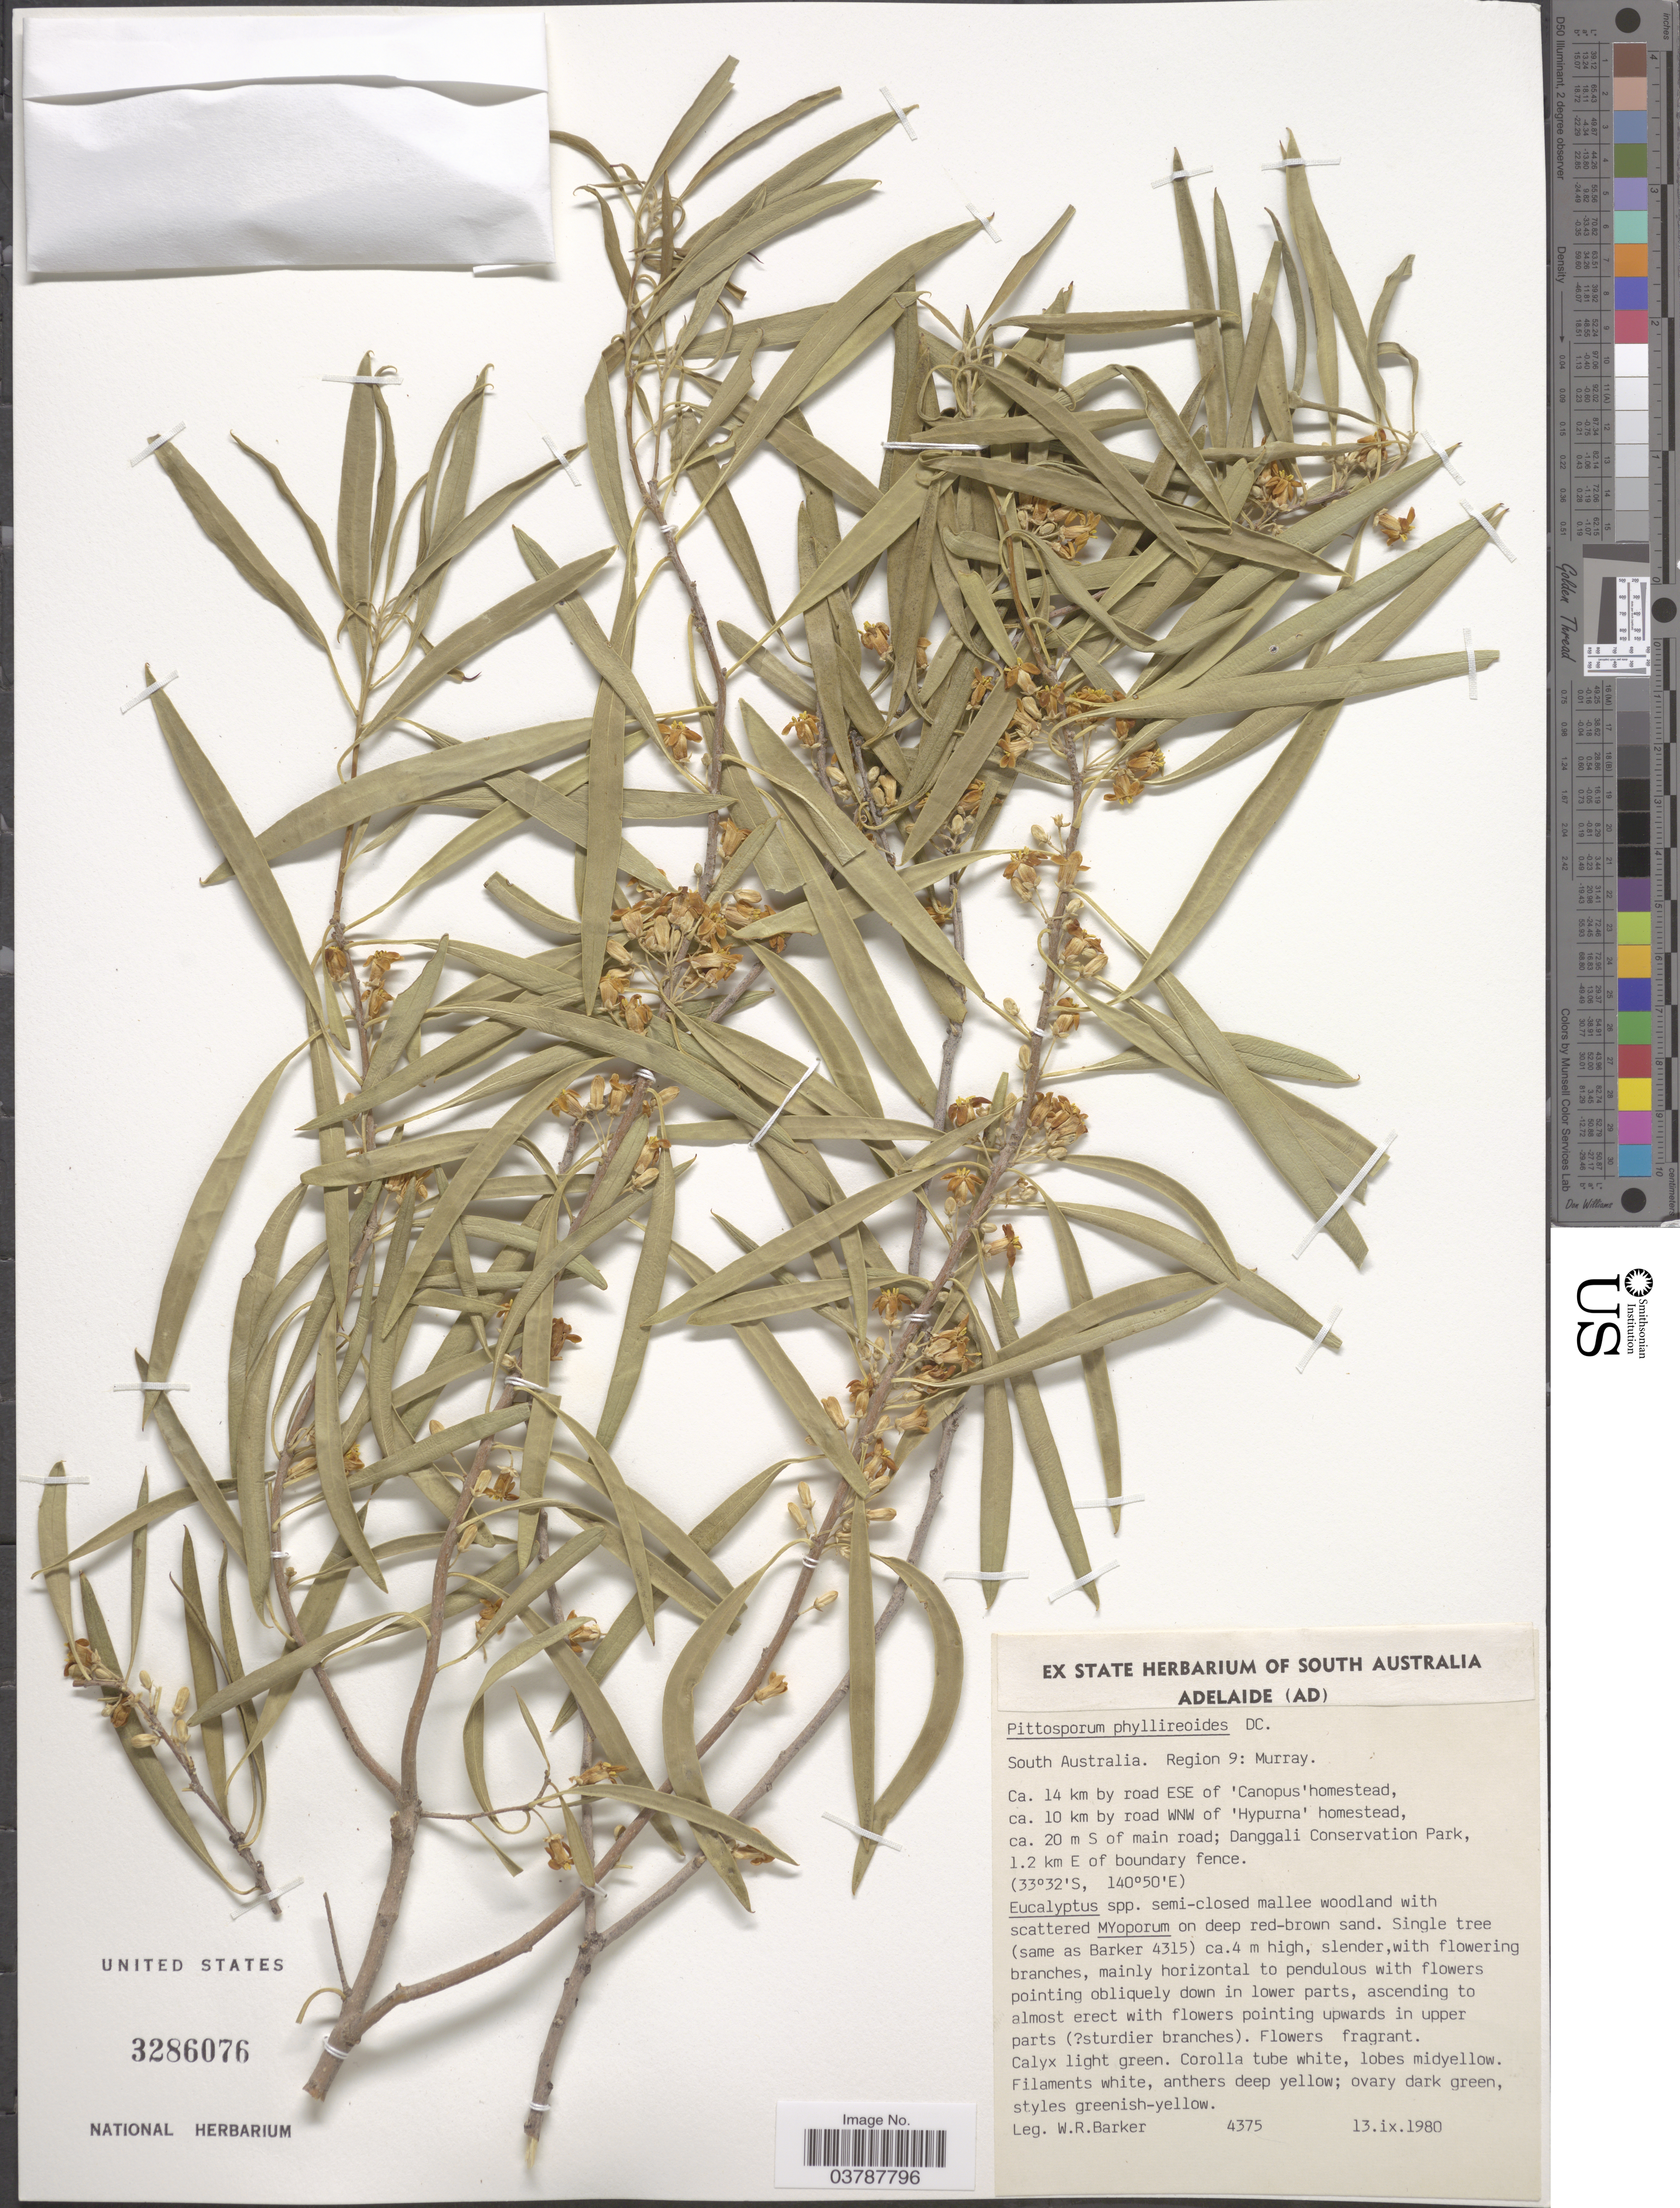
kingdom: Plantae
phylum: Tracheophyta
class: Magnoliopsida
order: Apiales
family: Pittosporaceae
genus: Pittosporum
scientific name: Pittosporum phillyreoides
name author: DC.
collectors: W. R. Barker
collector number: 4375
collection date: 1980-09-13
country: Australia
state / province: South Australia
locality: Region 9: Murray. Ca. 14 km by road ESE of 'Canopus' homestead. ca. 10 km by road WNW of 'Hypurna' homestead. ca. 20 m. S of main road; Danggali Conservation Park. 1.2 km E of boundary fence.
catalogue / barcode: US 3286076